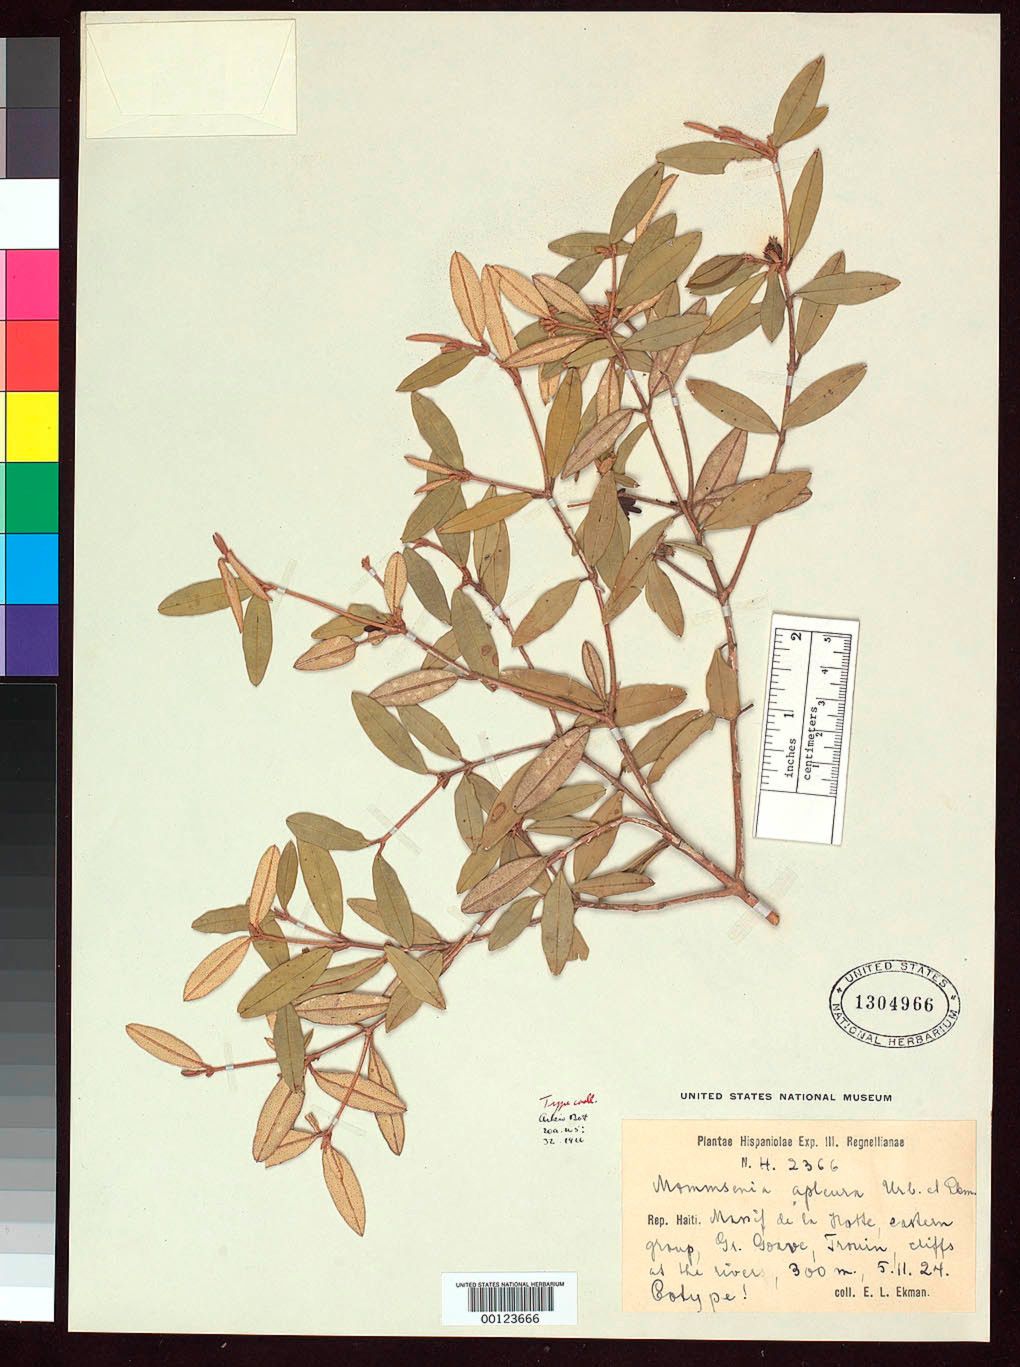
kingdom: Plantae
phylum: Tracheophyta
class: Magnoliopsida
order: Myrtales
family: Melastomataceae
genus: Mommsenia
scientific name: Mommsenia apleura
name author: Urb. & Ekman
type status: Isotype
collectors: E. L. Ekman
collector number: H 2366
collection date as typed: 05 Nov 1924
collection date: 1924-11-05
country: Haiti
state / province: Sud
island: Hispaniola Island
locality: Between Massif de Laselle and Morne de La Hotte near Trouin.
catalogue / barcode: US 1304966